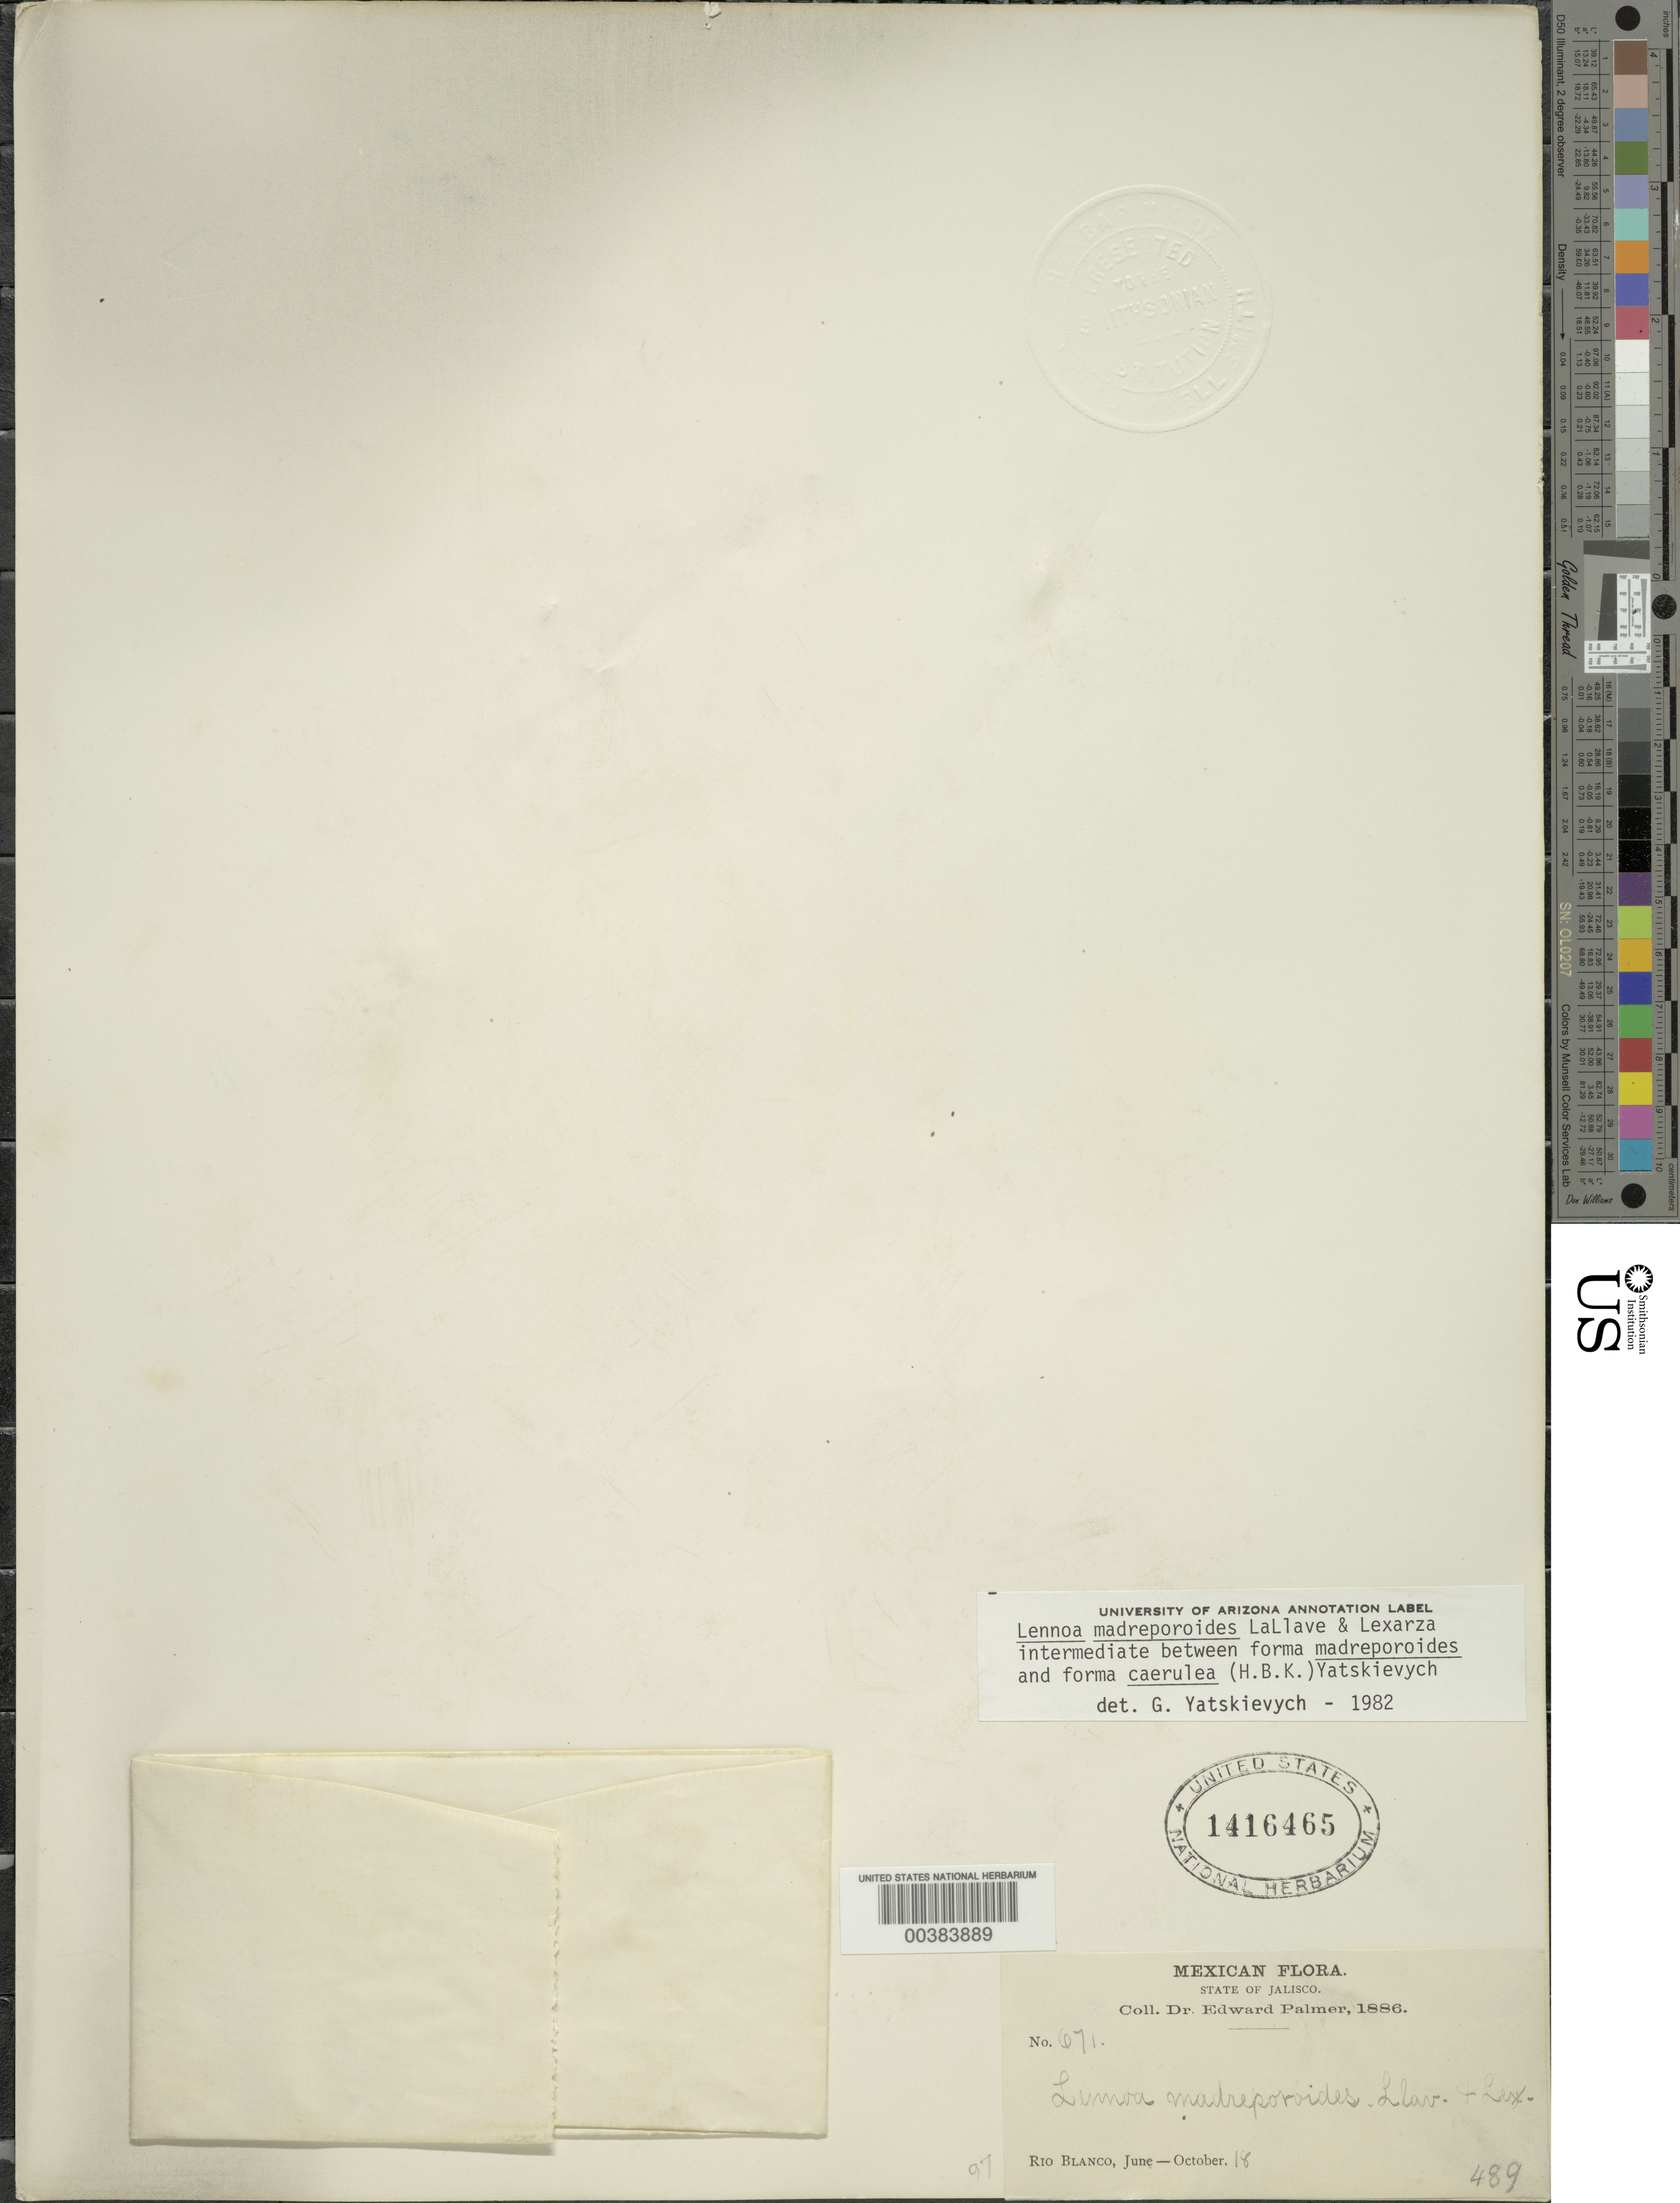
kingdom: Plantae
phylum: Tracheophyta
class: Magnoliopsida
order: Boraginales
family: Lennoaceae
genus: Lennoa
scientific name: Lennoa madreporoides f. madreporoides x L. madreporoides f. caerulea (Kunth) Yatsk.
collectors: E. Palmer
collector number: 671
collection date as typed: Jun 1886 to -- Jun 1886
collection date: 1886-06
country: Mexico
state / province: Jalisco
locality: Rio Blanco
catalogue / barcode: US 1416465